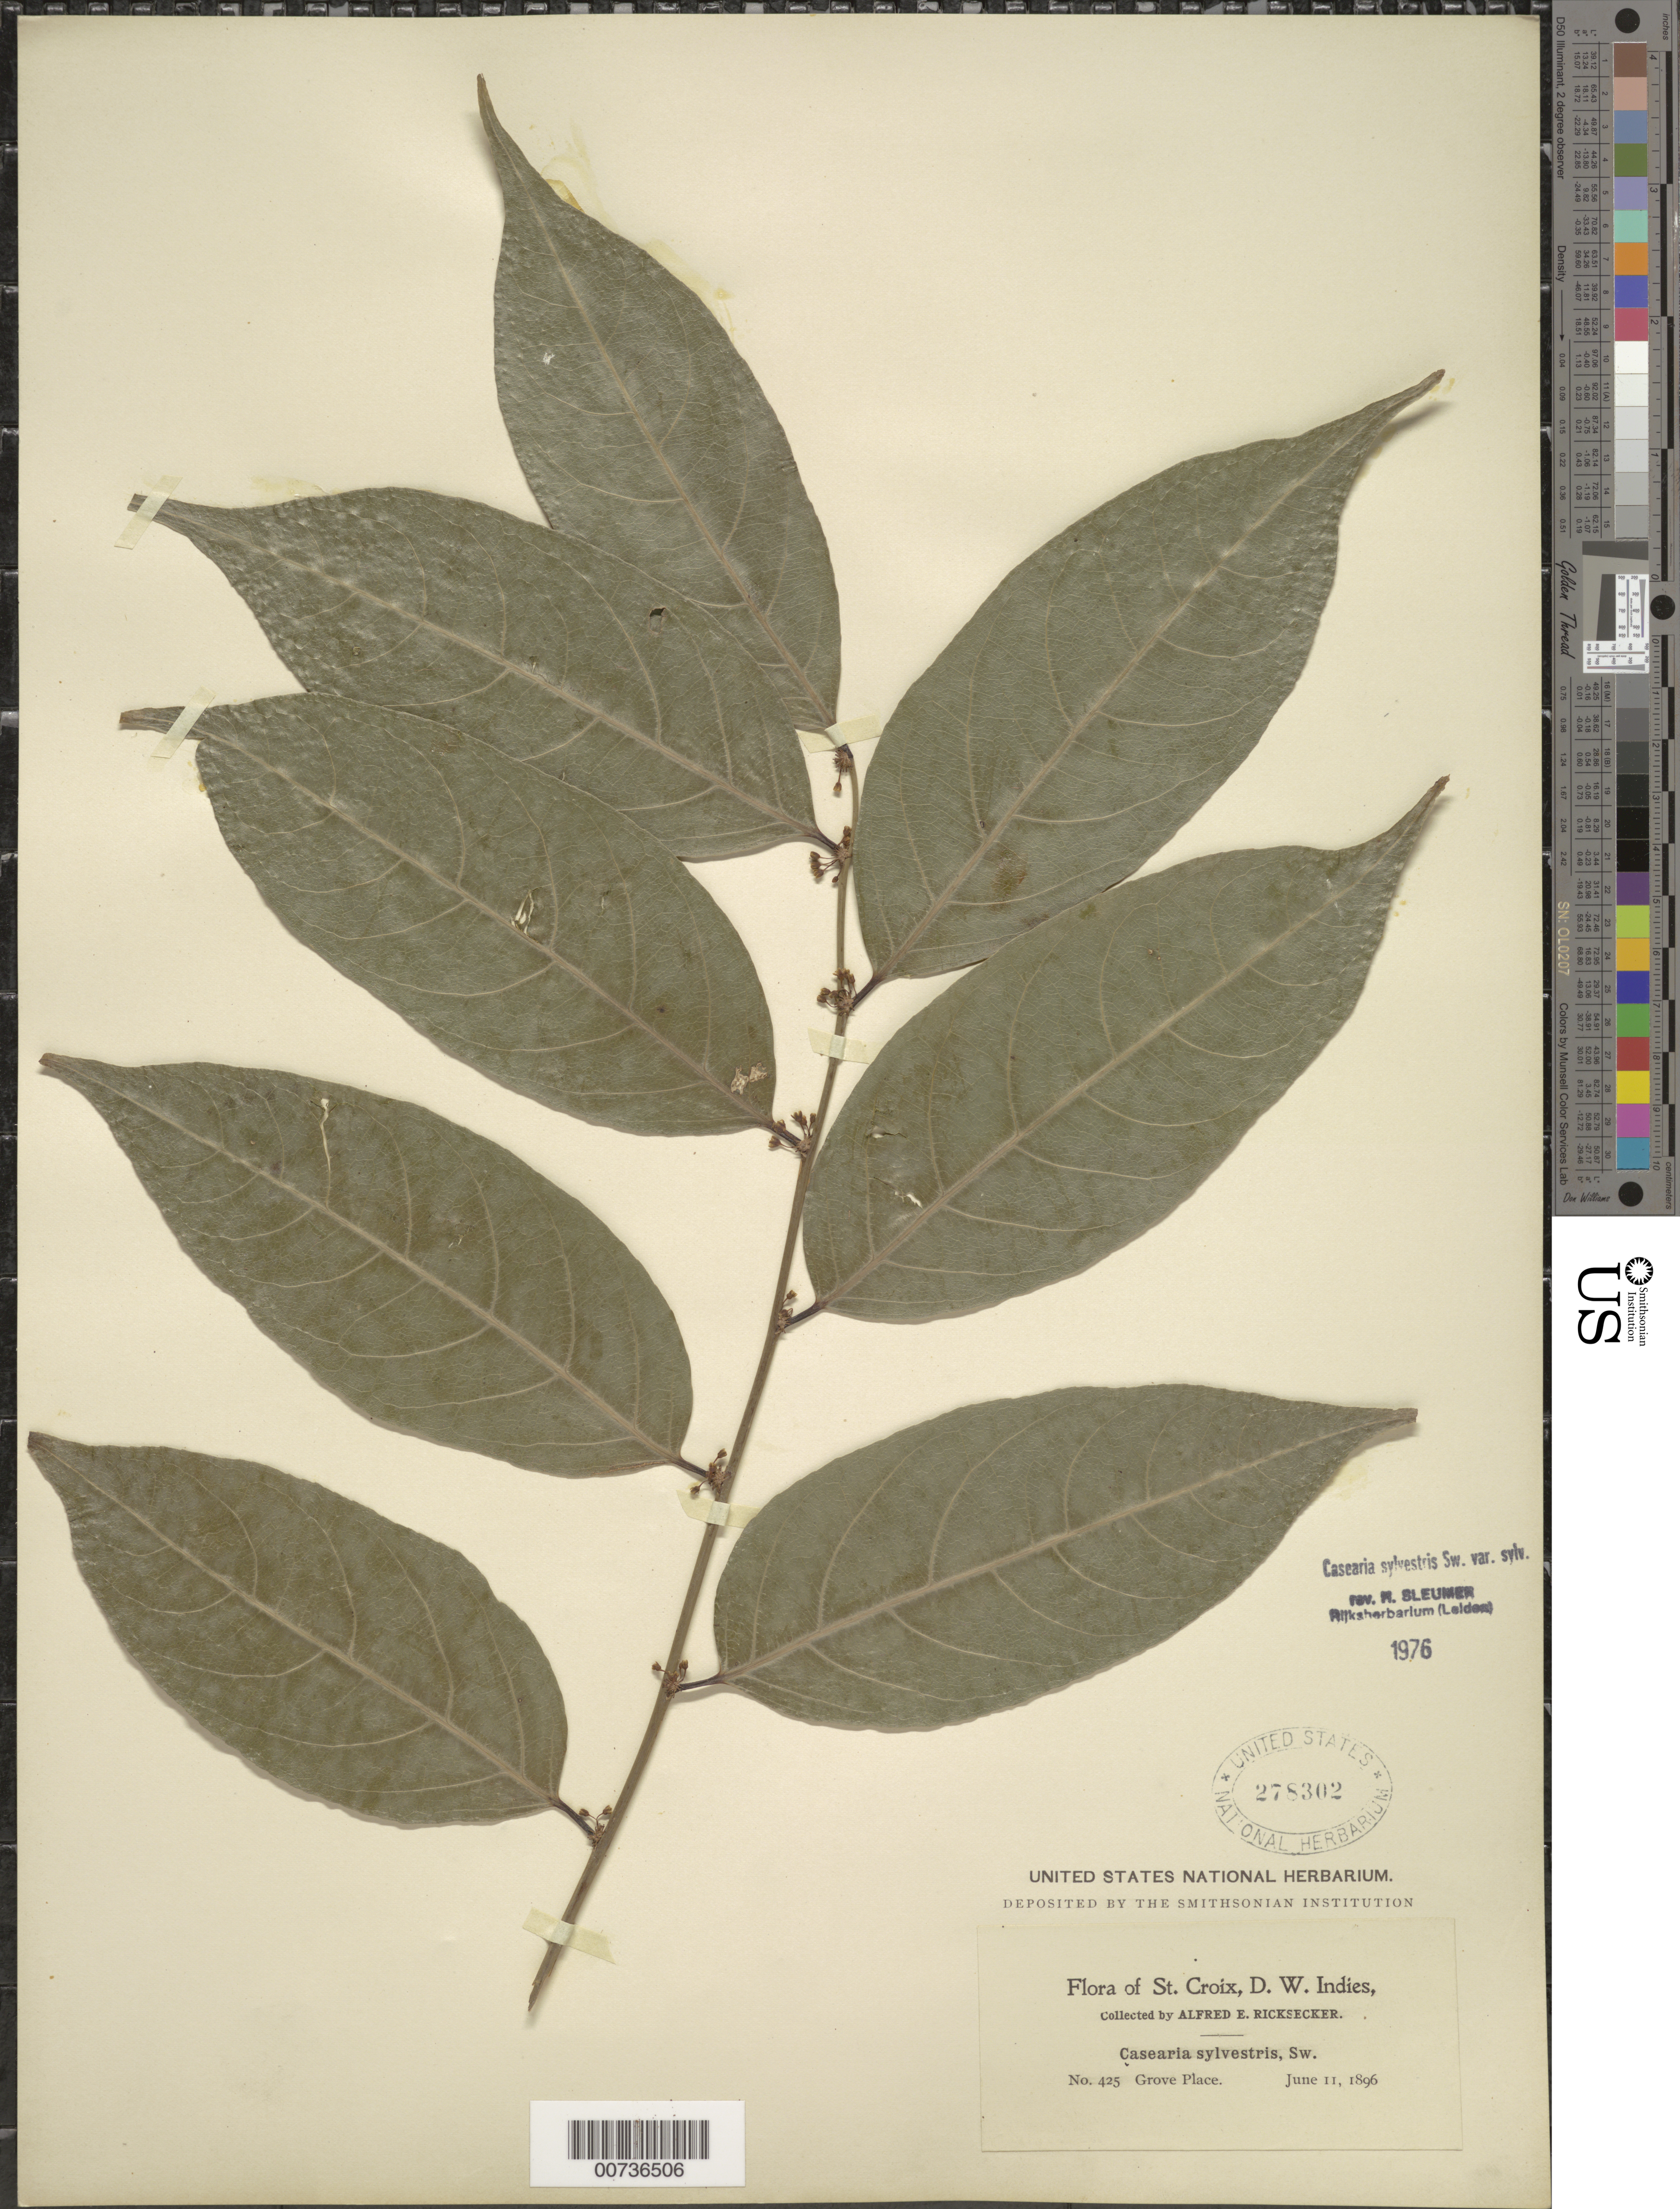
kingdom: Plantae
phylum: Tracheophyta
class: Magnoliopsida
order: Malpighiales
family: Salicaceae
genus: Casearia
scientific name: Casearia sylvestris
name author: Sw.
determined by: Sleumer, H. O.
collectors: A. E. Ricksecker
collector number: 425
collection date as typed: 11 Jun 1896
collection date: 1896-06-11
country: U.S. Virgin Islands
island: St. Croix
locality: Grove place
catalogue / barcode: US 278302